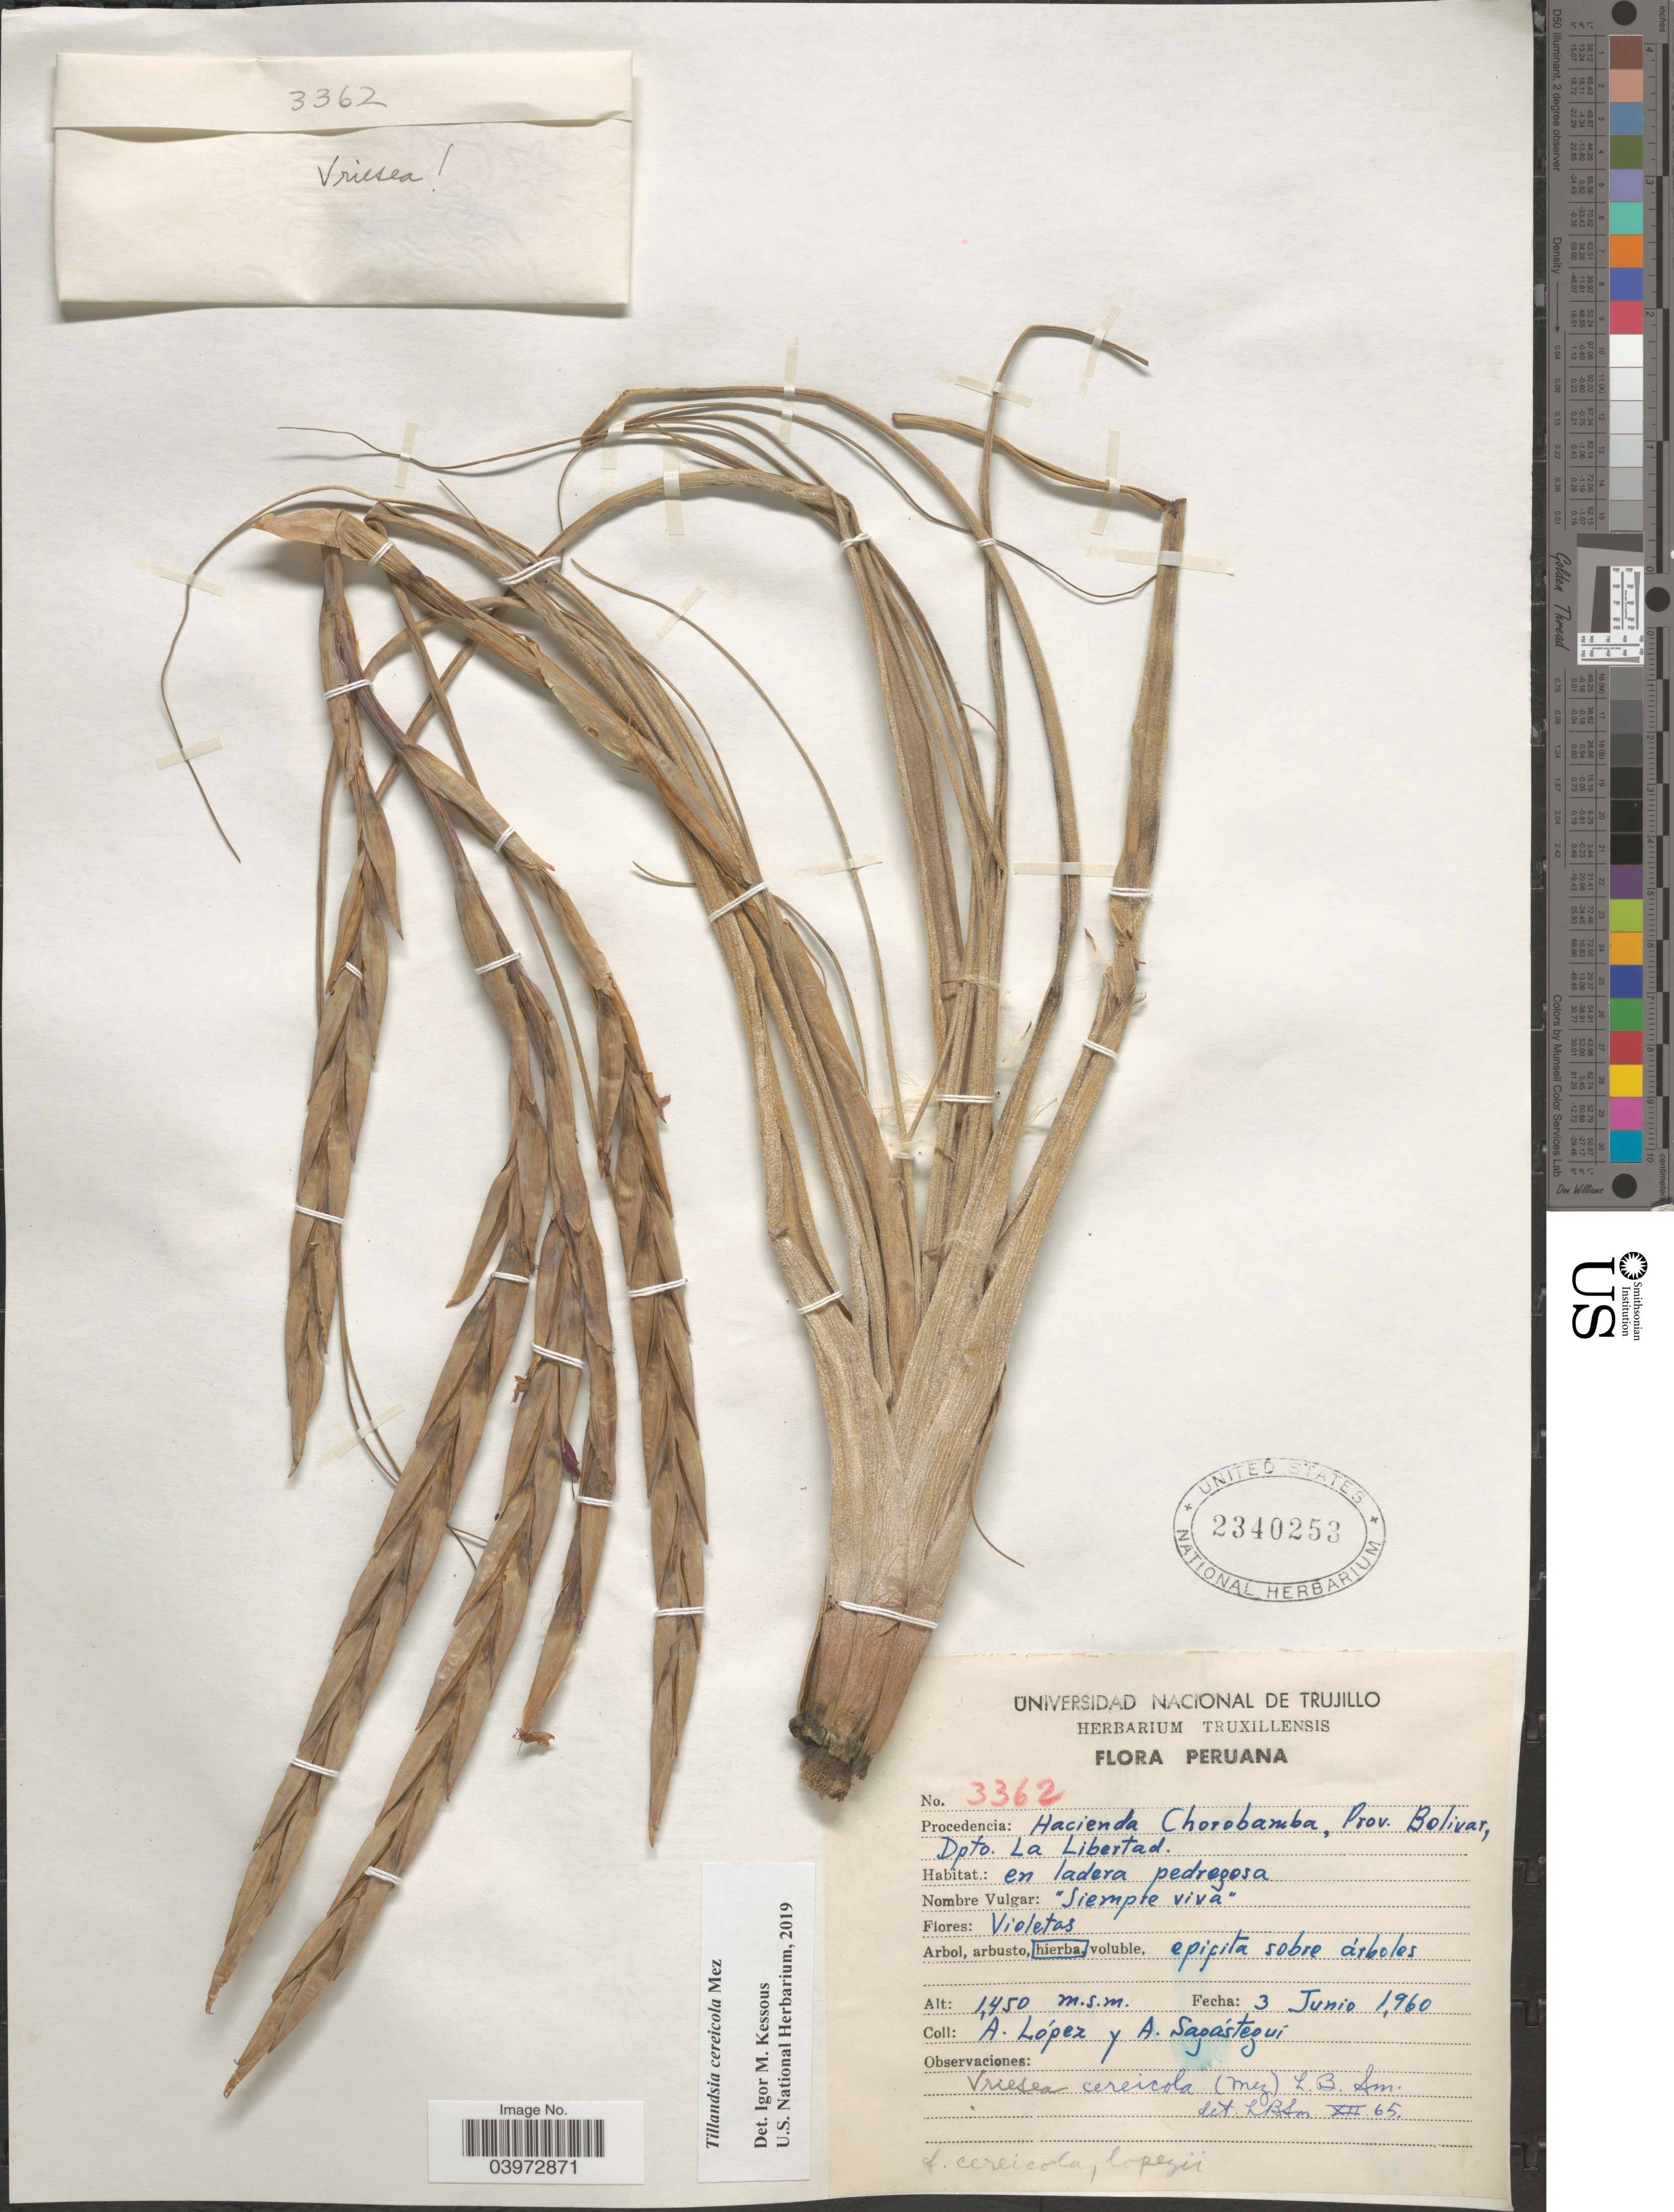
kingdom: Plantae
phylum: Tracheophyta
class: Liliopsida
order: Poales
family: Bromeliaceae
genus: Tillandsia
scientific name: Tillandsia cereicola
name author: Mez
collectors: A. López & A. Sagastegui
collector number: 3362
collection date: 1960-06-03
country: Peru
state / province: La Libertad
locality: Hacienda Chorobamba, Prov. Bolivar, Dpto. La Libertad.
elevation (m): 1450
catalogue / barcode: US 2340253